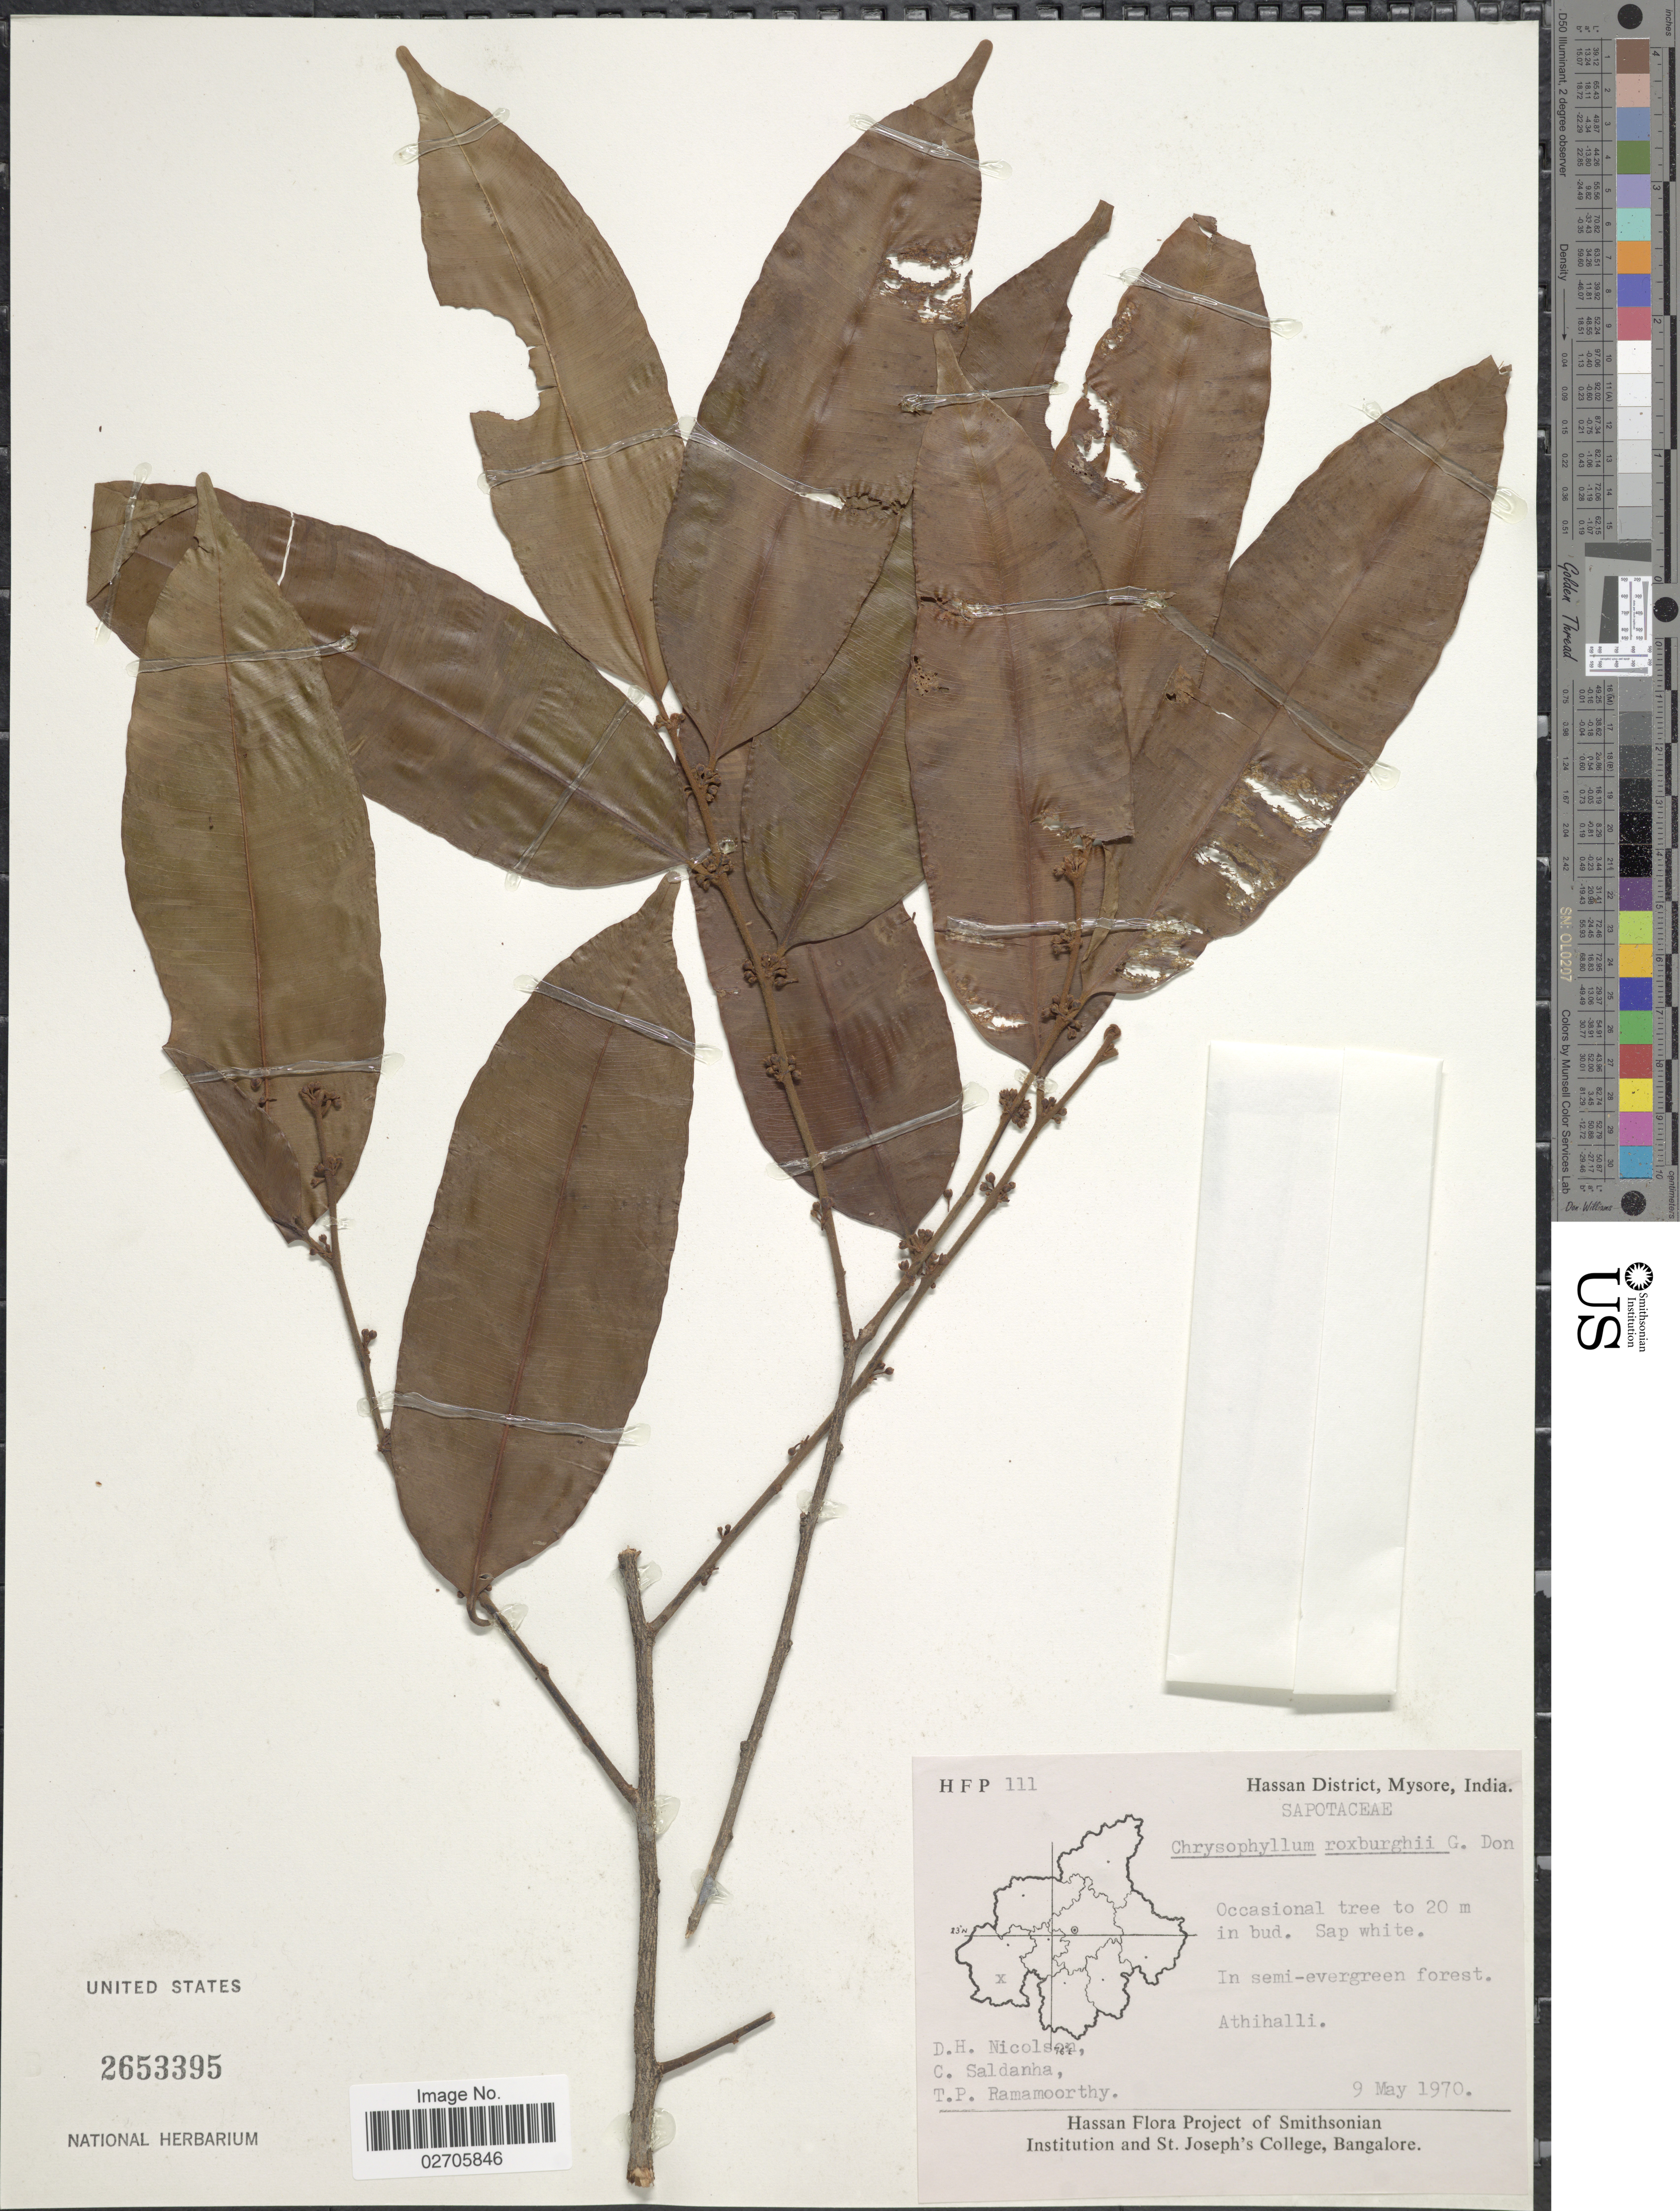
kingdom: Plantae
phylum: Tracheophyta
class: Magnoliopsida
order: Ericales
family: Sapotaceae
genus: Chrysophyllum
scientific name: Chrysophyllum roxburghii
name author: G. Don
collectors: D. H. Nicolson, C. Saldanha & T. P. Ramamoorthy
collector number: H F P 111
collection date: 1970-05-09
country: India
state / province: Karnataka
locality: Hassan District, Mysore, In semi-evergreen forests. Athihalli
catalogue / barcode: US 2653395